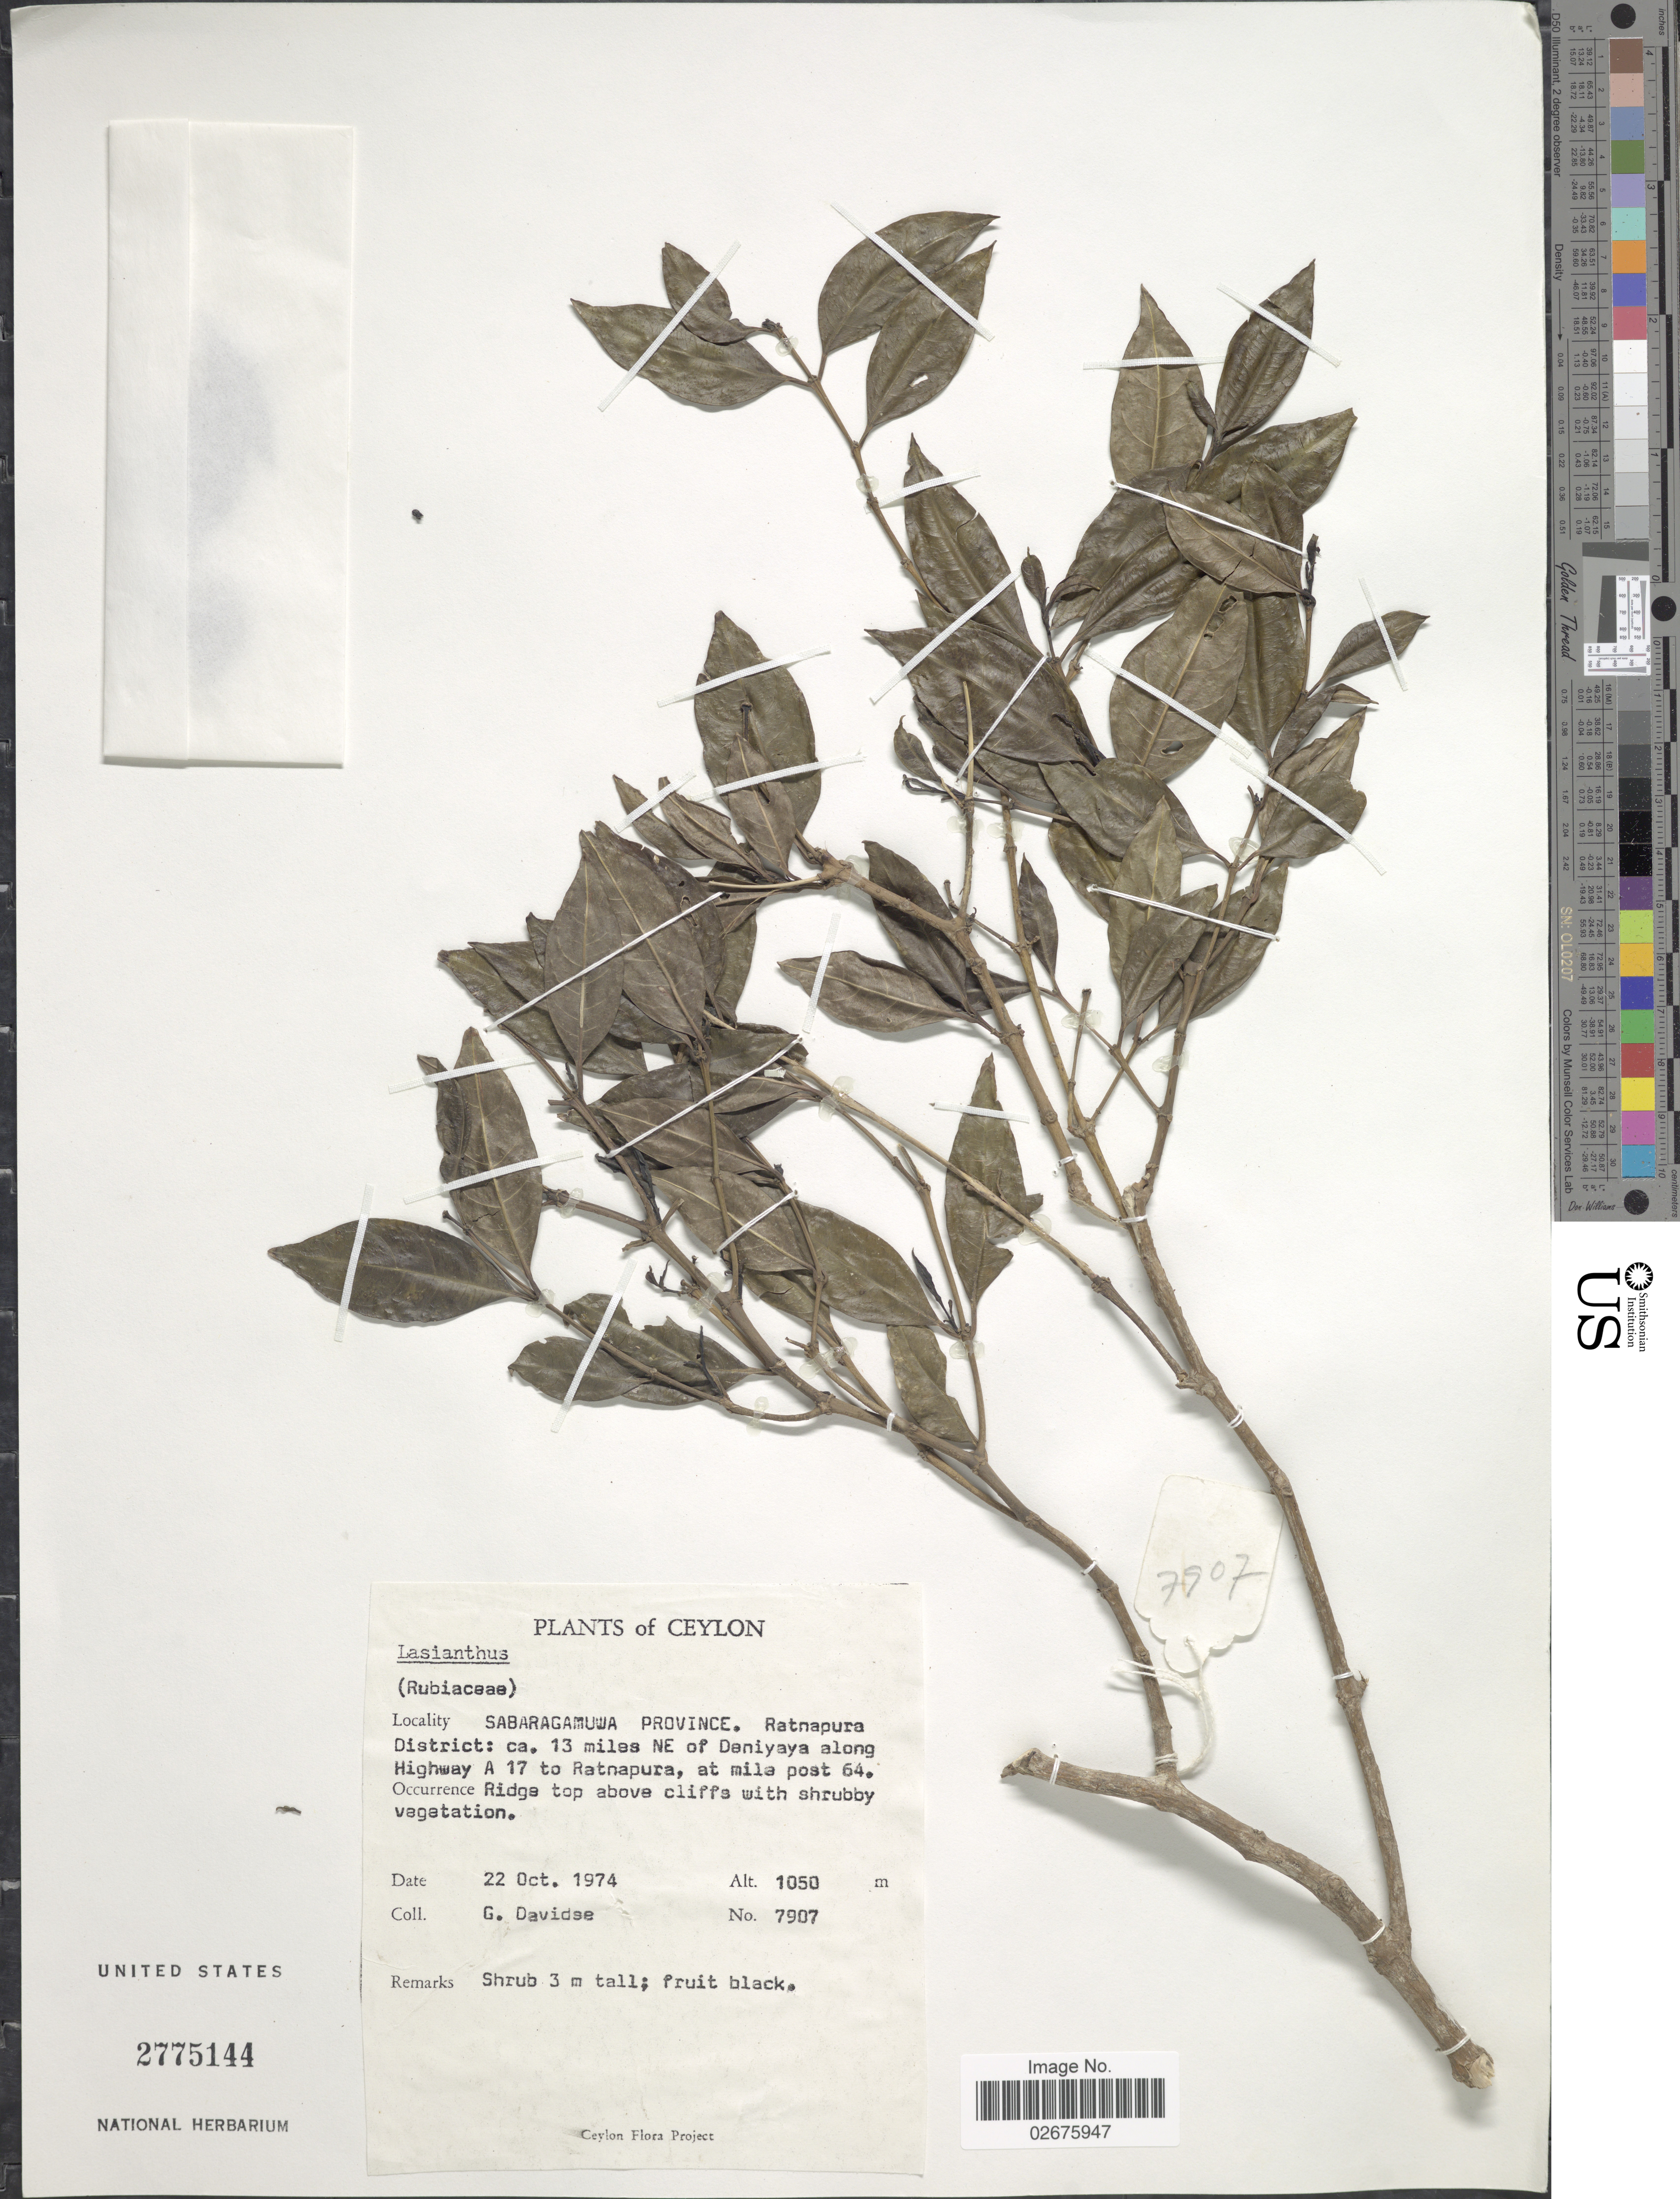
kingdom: Plantae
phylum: Tracheophyta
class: Magnoliopsida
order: Gentianales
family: Rubiaceae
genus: Lasianthus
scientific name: Lasianthus sp.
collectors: G. Davidse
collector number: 7907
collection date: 1971-10-22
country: Sri Lanka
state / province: Sabaragamuwa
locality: Ceylon, Ratnapura District: ca. 13 miles NE of Deniyaya along Highway A 17 to Ratnapura, at mile post 64. Ridge top above cliffs with shrubby vegetation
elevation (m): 1050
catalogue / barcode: US 2775144